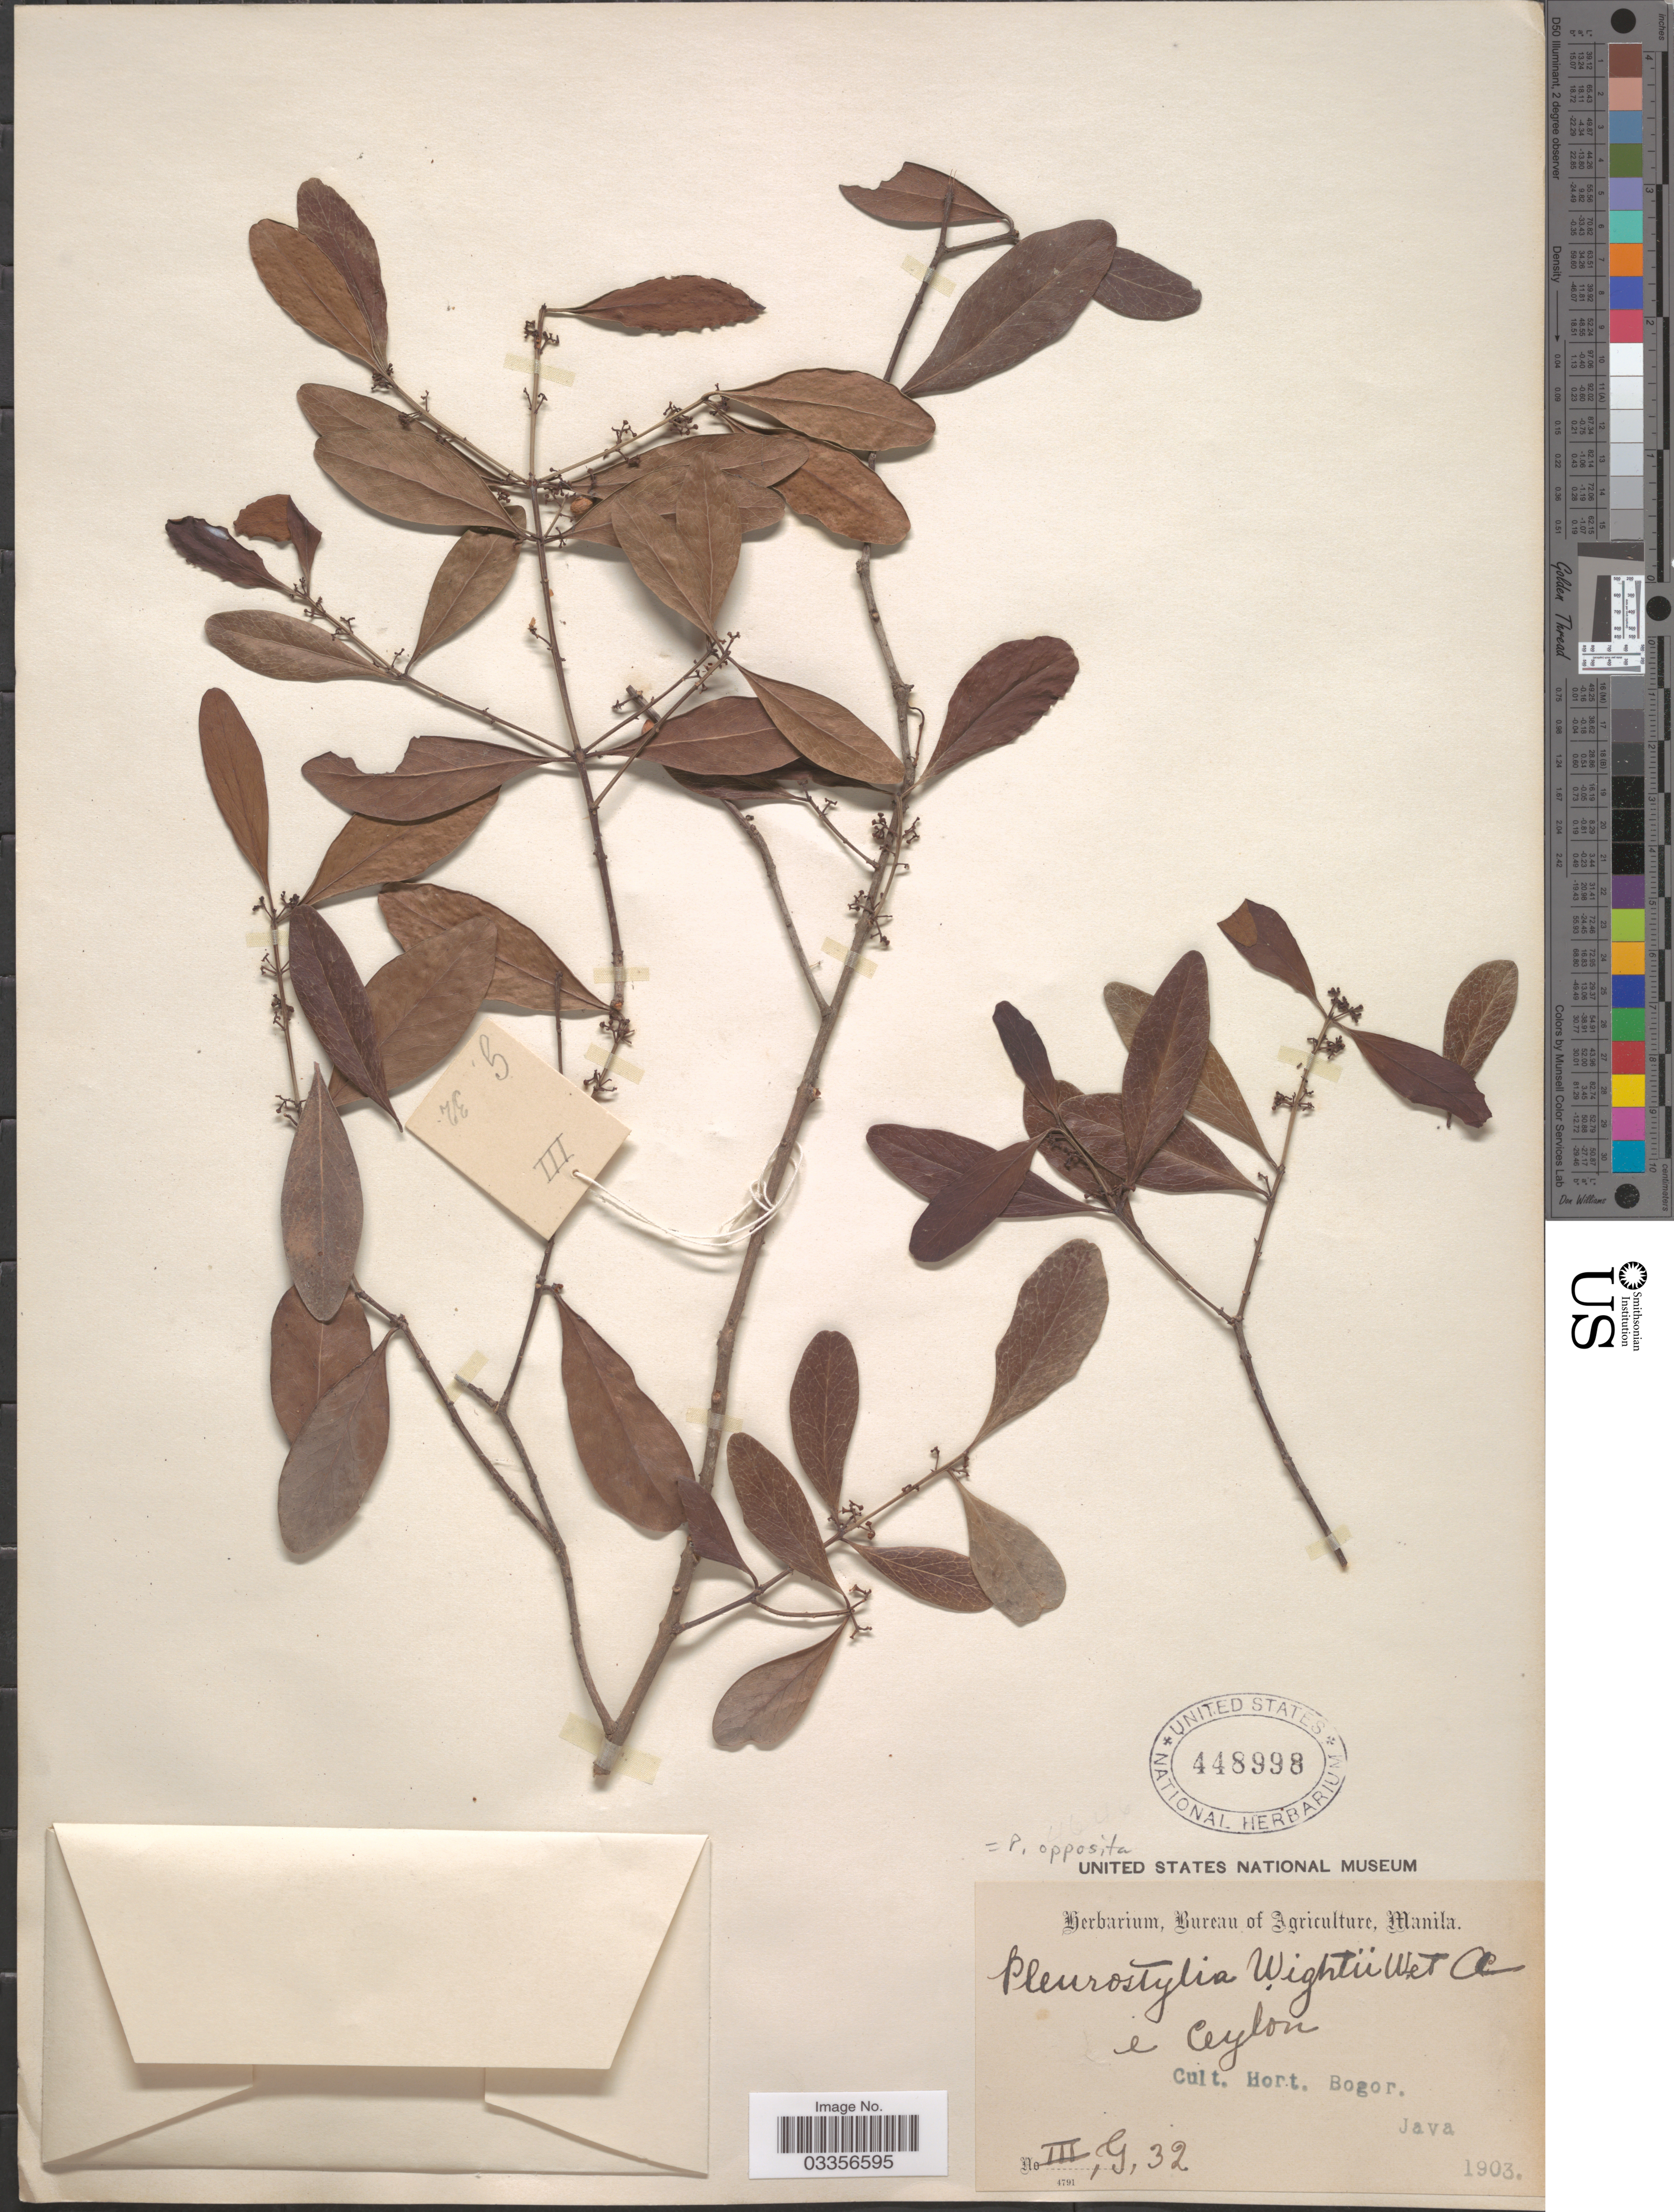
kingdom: Plantae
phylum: Tracheophyta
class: Magnoliopsida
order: Celastrales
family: Celastraceae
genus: Pleurostylia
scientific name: Pleurostylia opposita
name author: (Wall.) Alston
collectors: ex Herb. Bur. Agric. Manila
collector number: IIIG32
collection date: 1903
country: Indonesia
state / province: Java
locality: Cult. Hort. Bogor.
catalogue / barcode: US 448998